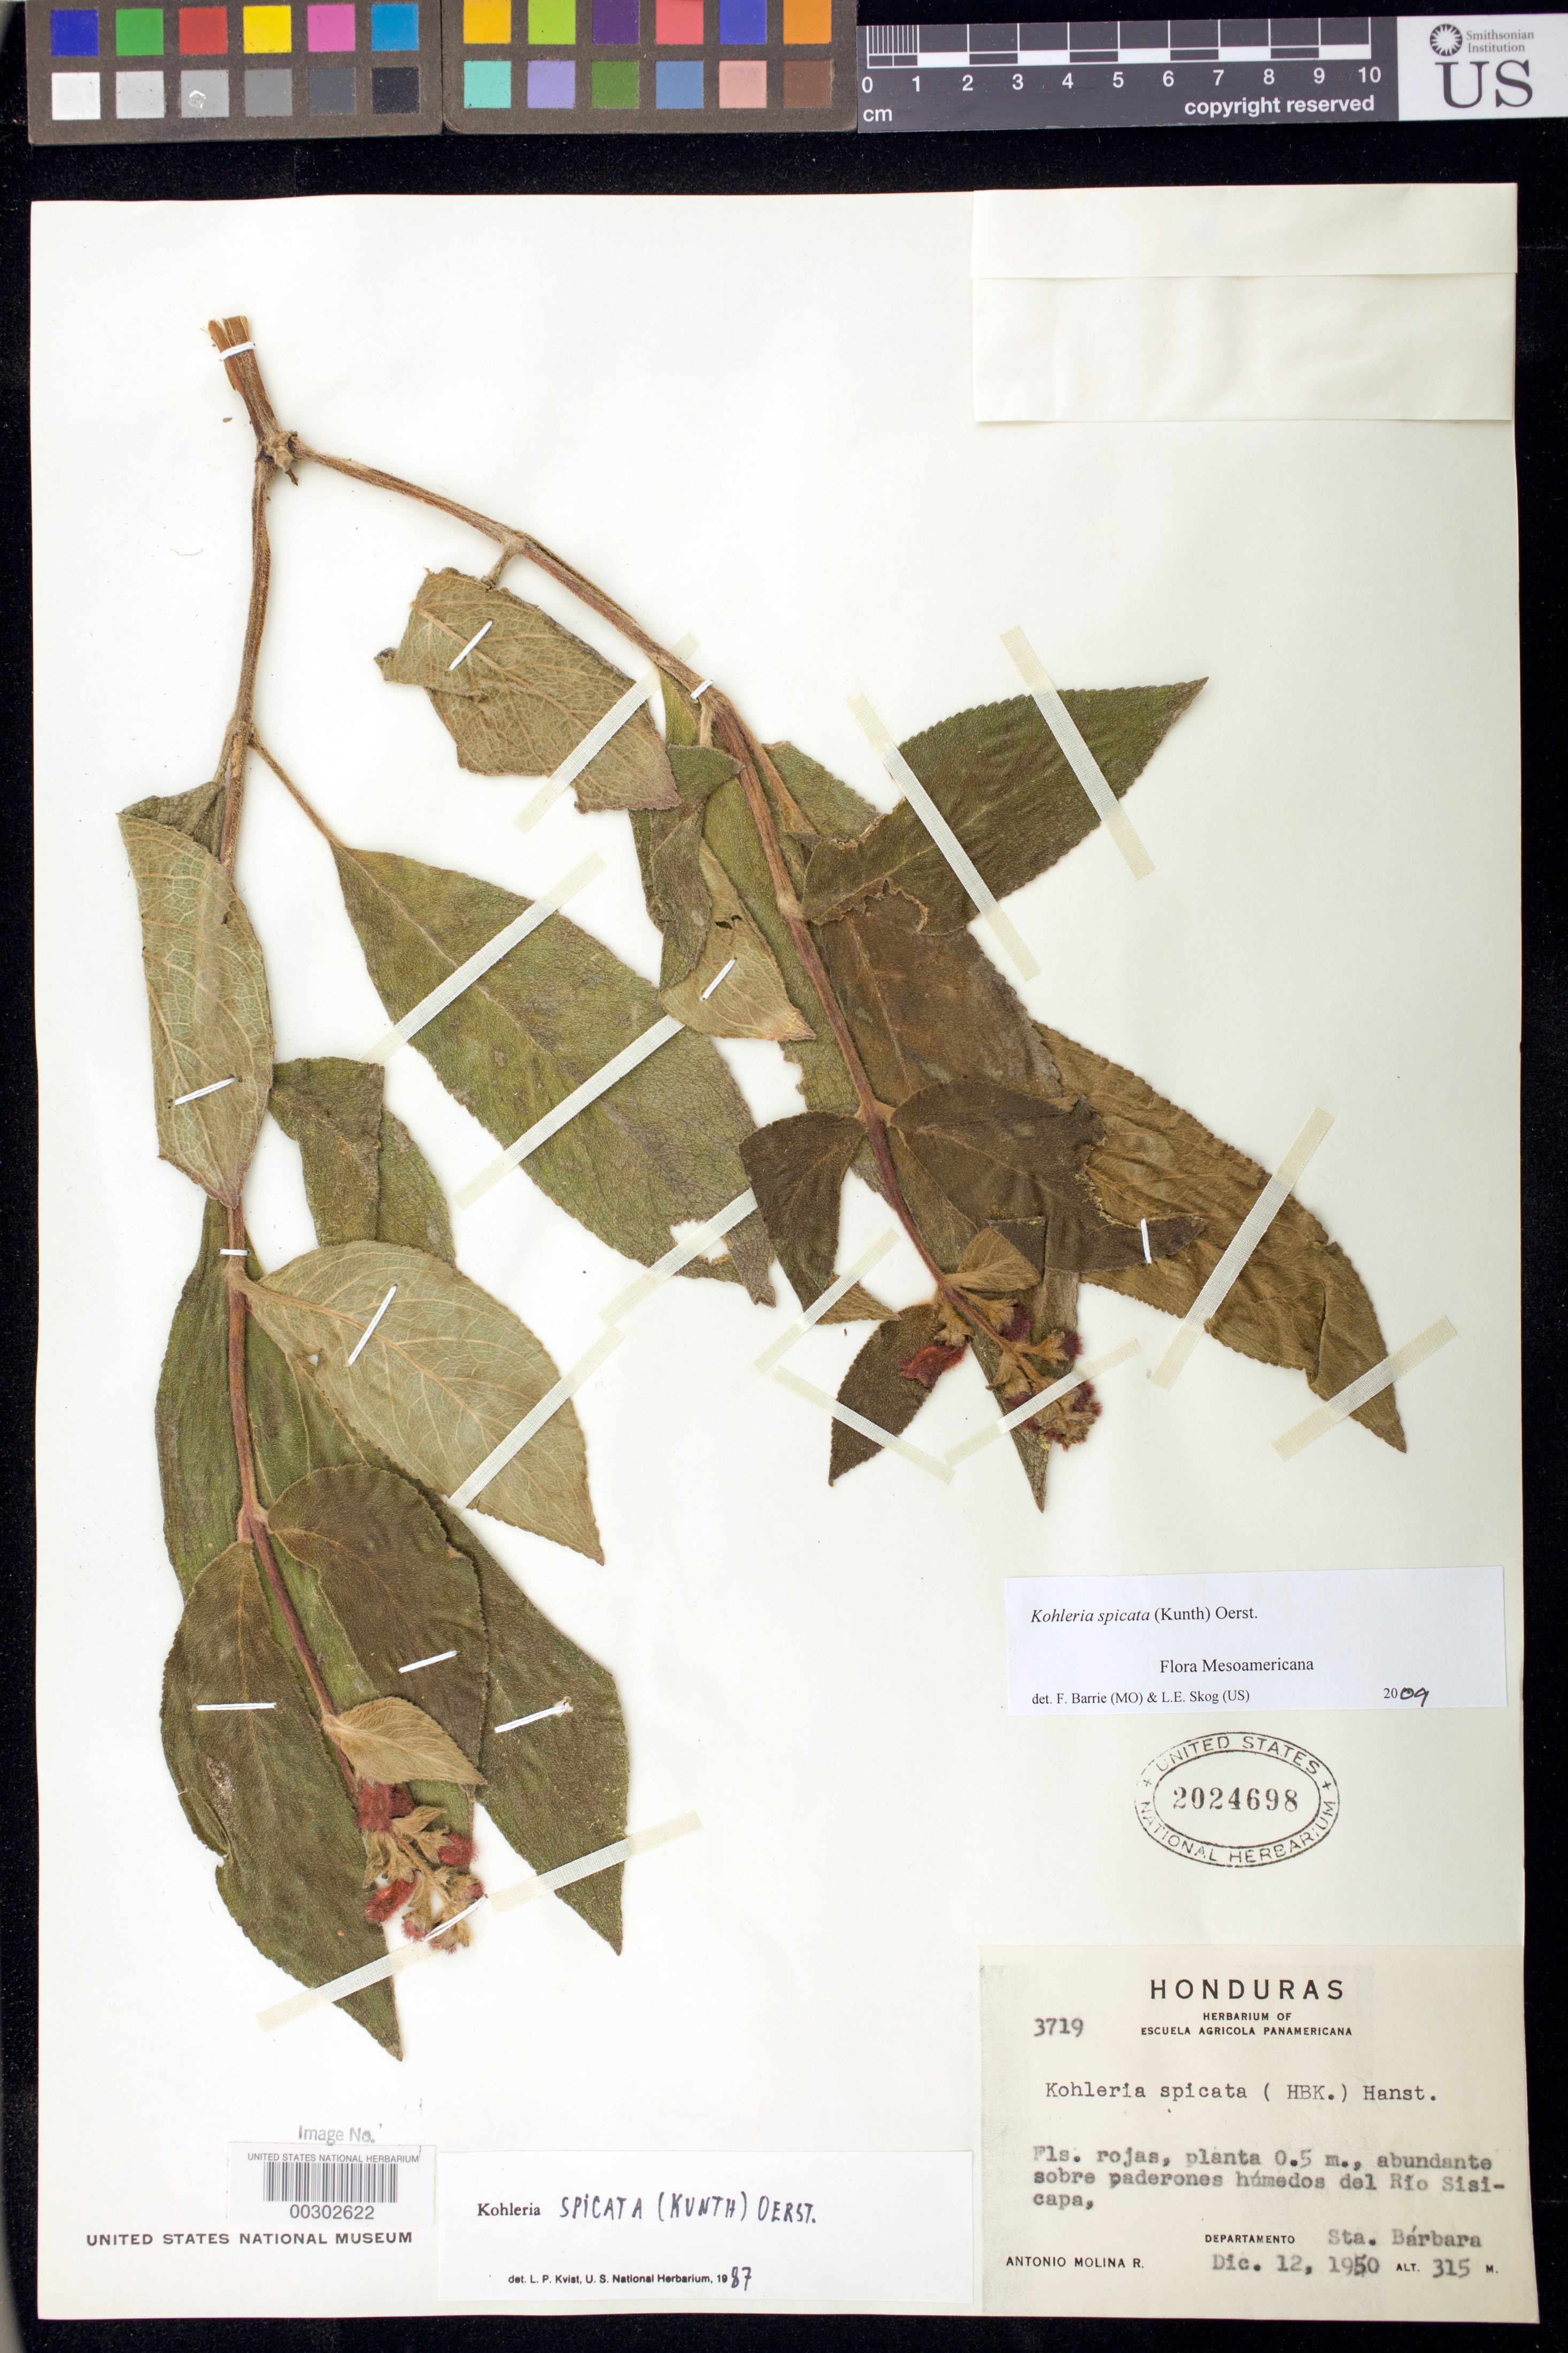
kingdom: Plantae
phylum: Tracheophyta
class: Magnoliopsida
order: Lamiales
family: Gesneriaceae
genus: Kohleria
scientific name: Kohleria spicata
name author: (Kunth) Oerst.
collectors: A. Molina R.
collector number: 3719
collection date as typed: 12 Dec 1950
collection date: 1950-12-12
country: Honduras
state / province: Santa Bárbara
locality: Rio Sisicapa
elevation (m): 315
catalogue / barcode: US 2024698